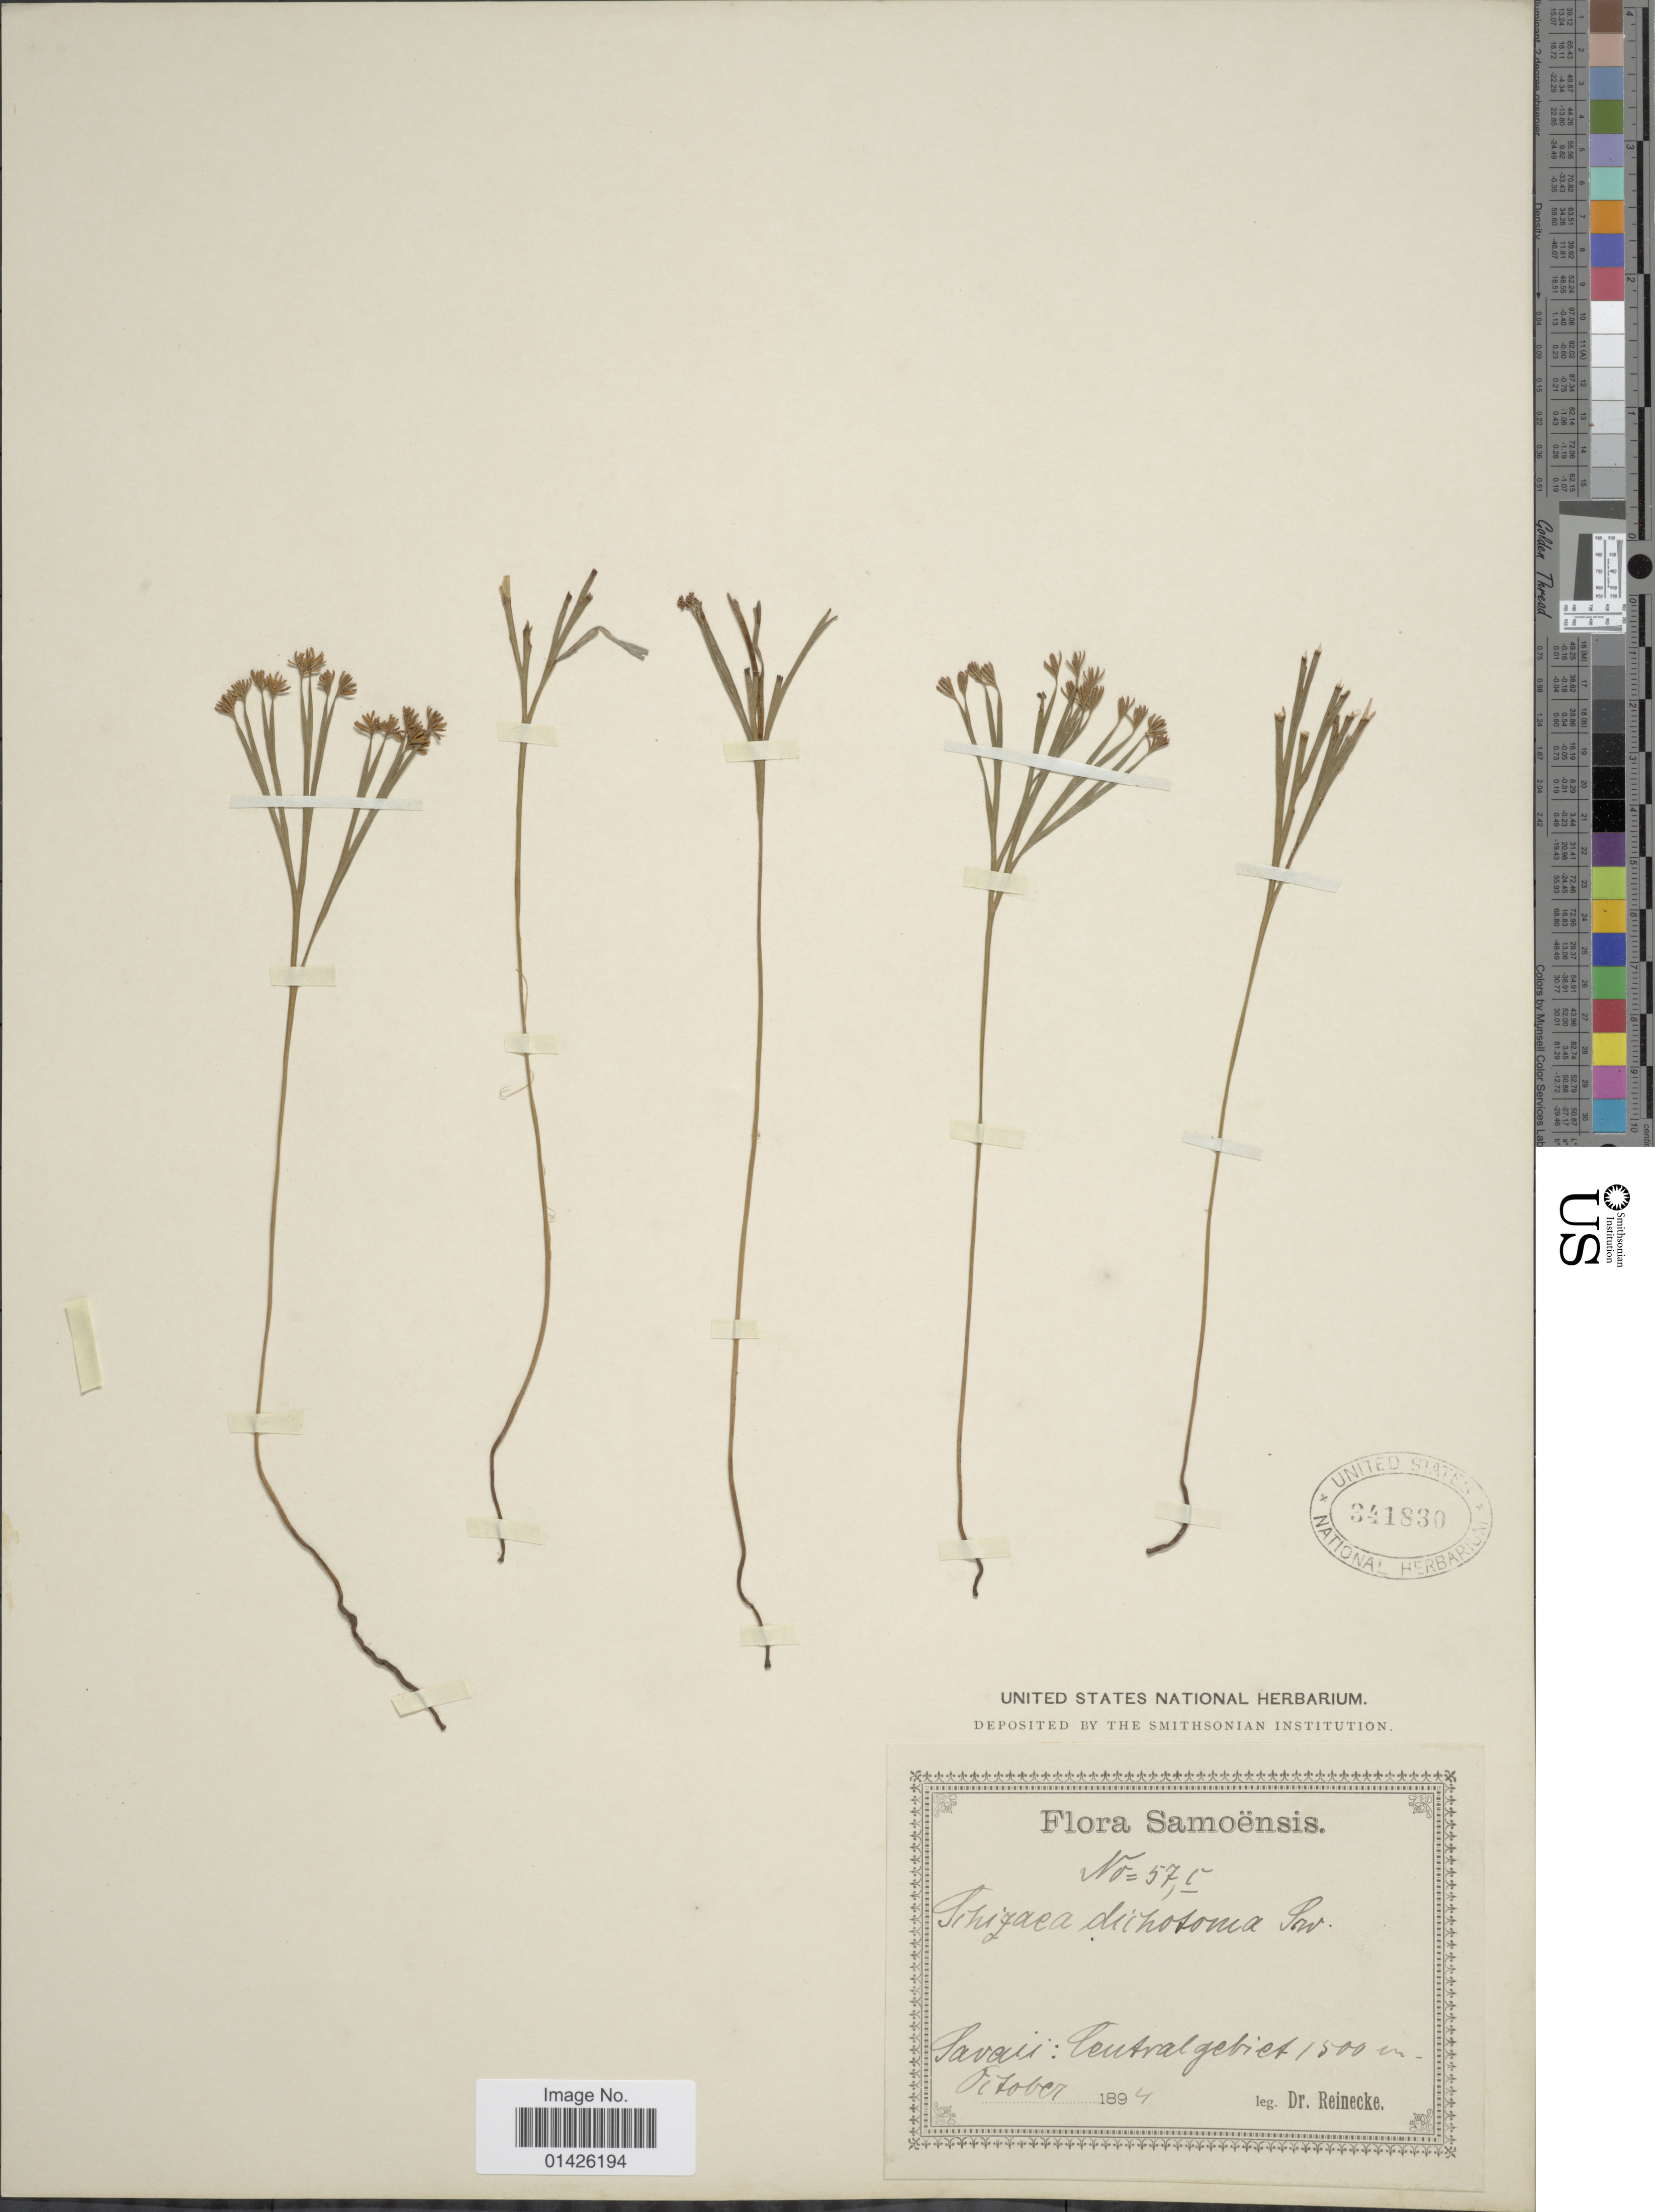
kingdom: Plantae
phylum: Tracheophyta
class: Polypodiopsida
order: Schizaeales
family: Schizaeaceae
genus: Schizaea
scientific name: Schizaea dichotoma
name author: (L.) J. Sm.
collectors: -- Reinecke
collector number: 57C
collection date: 1894-10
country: Samoa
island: Savai'i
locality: Savaii: Centralgebiet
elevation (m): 1500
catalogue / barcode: US 341830